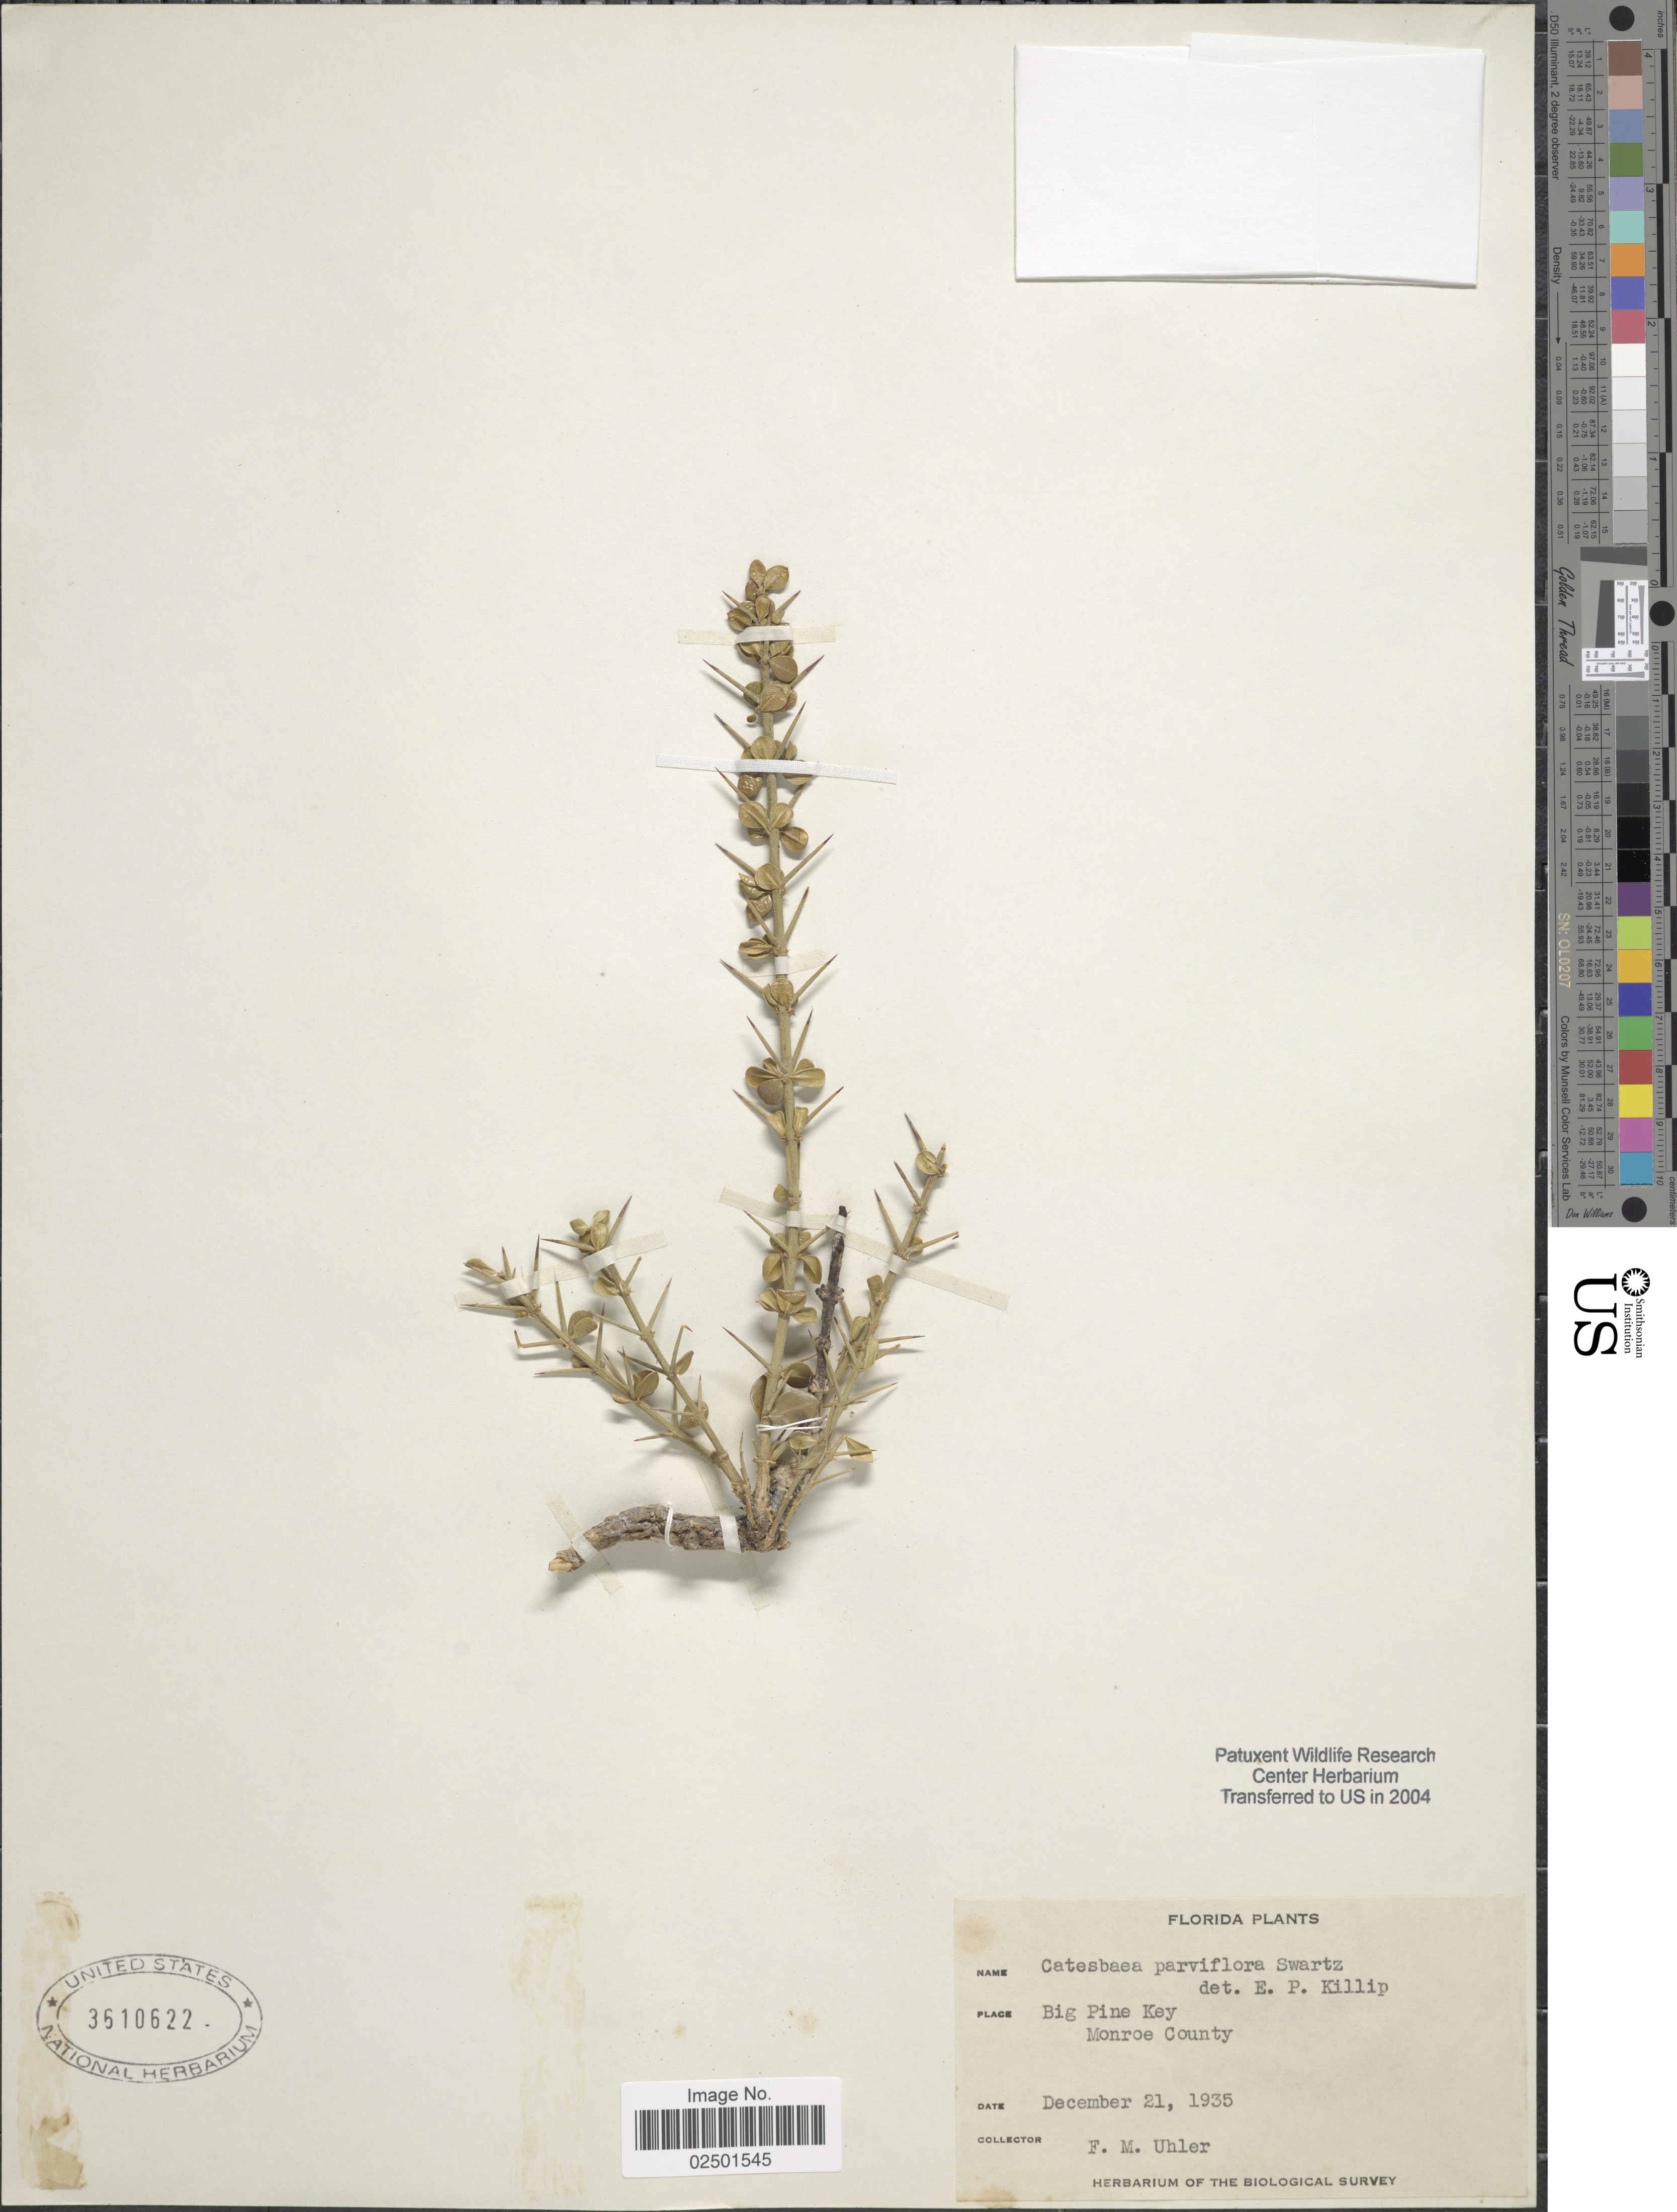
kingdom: Plantae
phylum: Tracheophyta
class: Magnoliopsida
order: Gentianales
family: Rubiaceae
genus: Catesbaea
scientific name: Catesbaea parviflora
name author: Sw.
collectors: F. M. Uhler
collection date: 1935-12-21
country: United States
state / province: Florida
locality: Big Pine Key. Monroe County.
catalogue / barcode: US 3610622